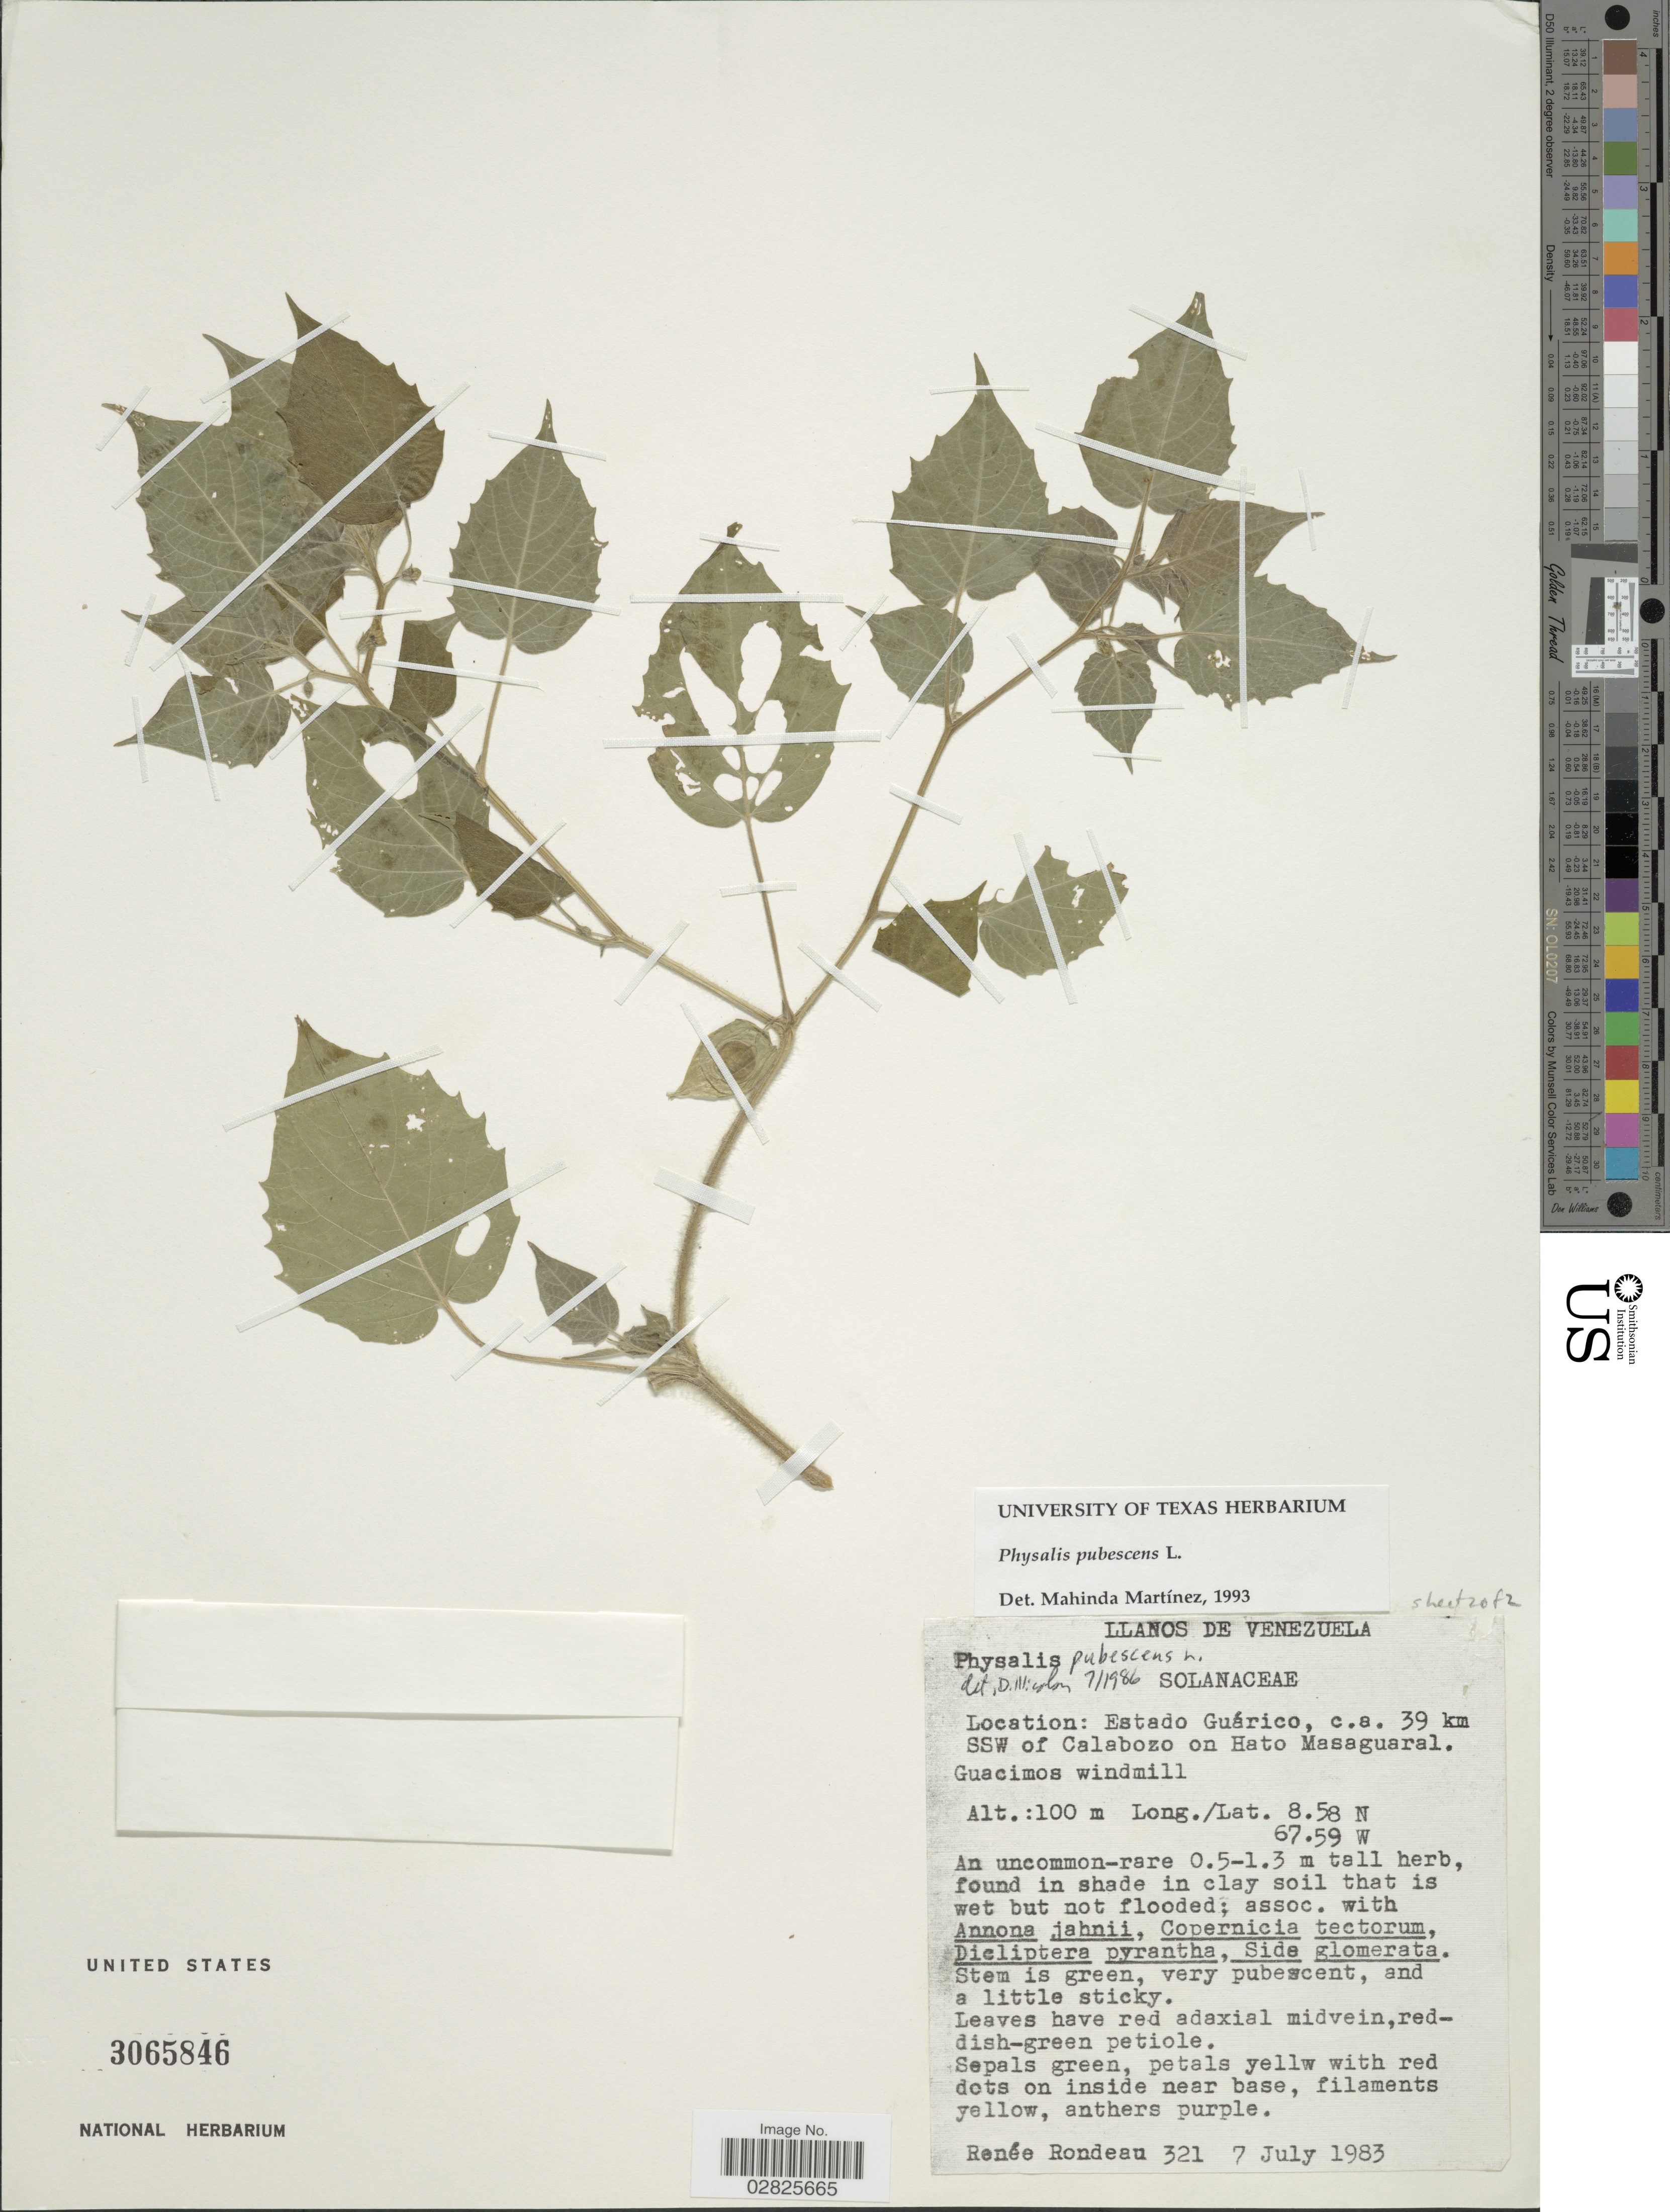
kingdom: Plantae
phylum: Tracheophyta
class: Magnoliopsida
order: Solanales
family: Solanaceae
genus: Physalis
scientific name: Physalis pubescens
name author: L.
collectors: R. Rondeau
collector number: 321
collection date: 1983-07-07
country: Venezuela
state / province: Guárico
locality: Llanos de Venezuela. C.a. 39 km SSW of Calabozo on Hato Masaguaral. Guacimos windmill.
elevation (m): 100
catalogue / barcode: US 3065846